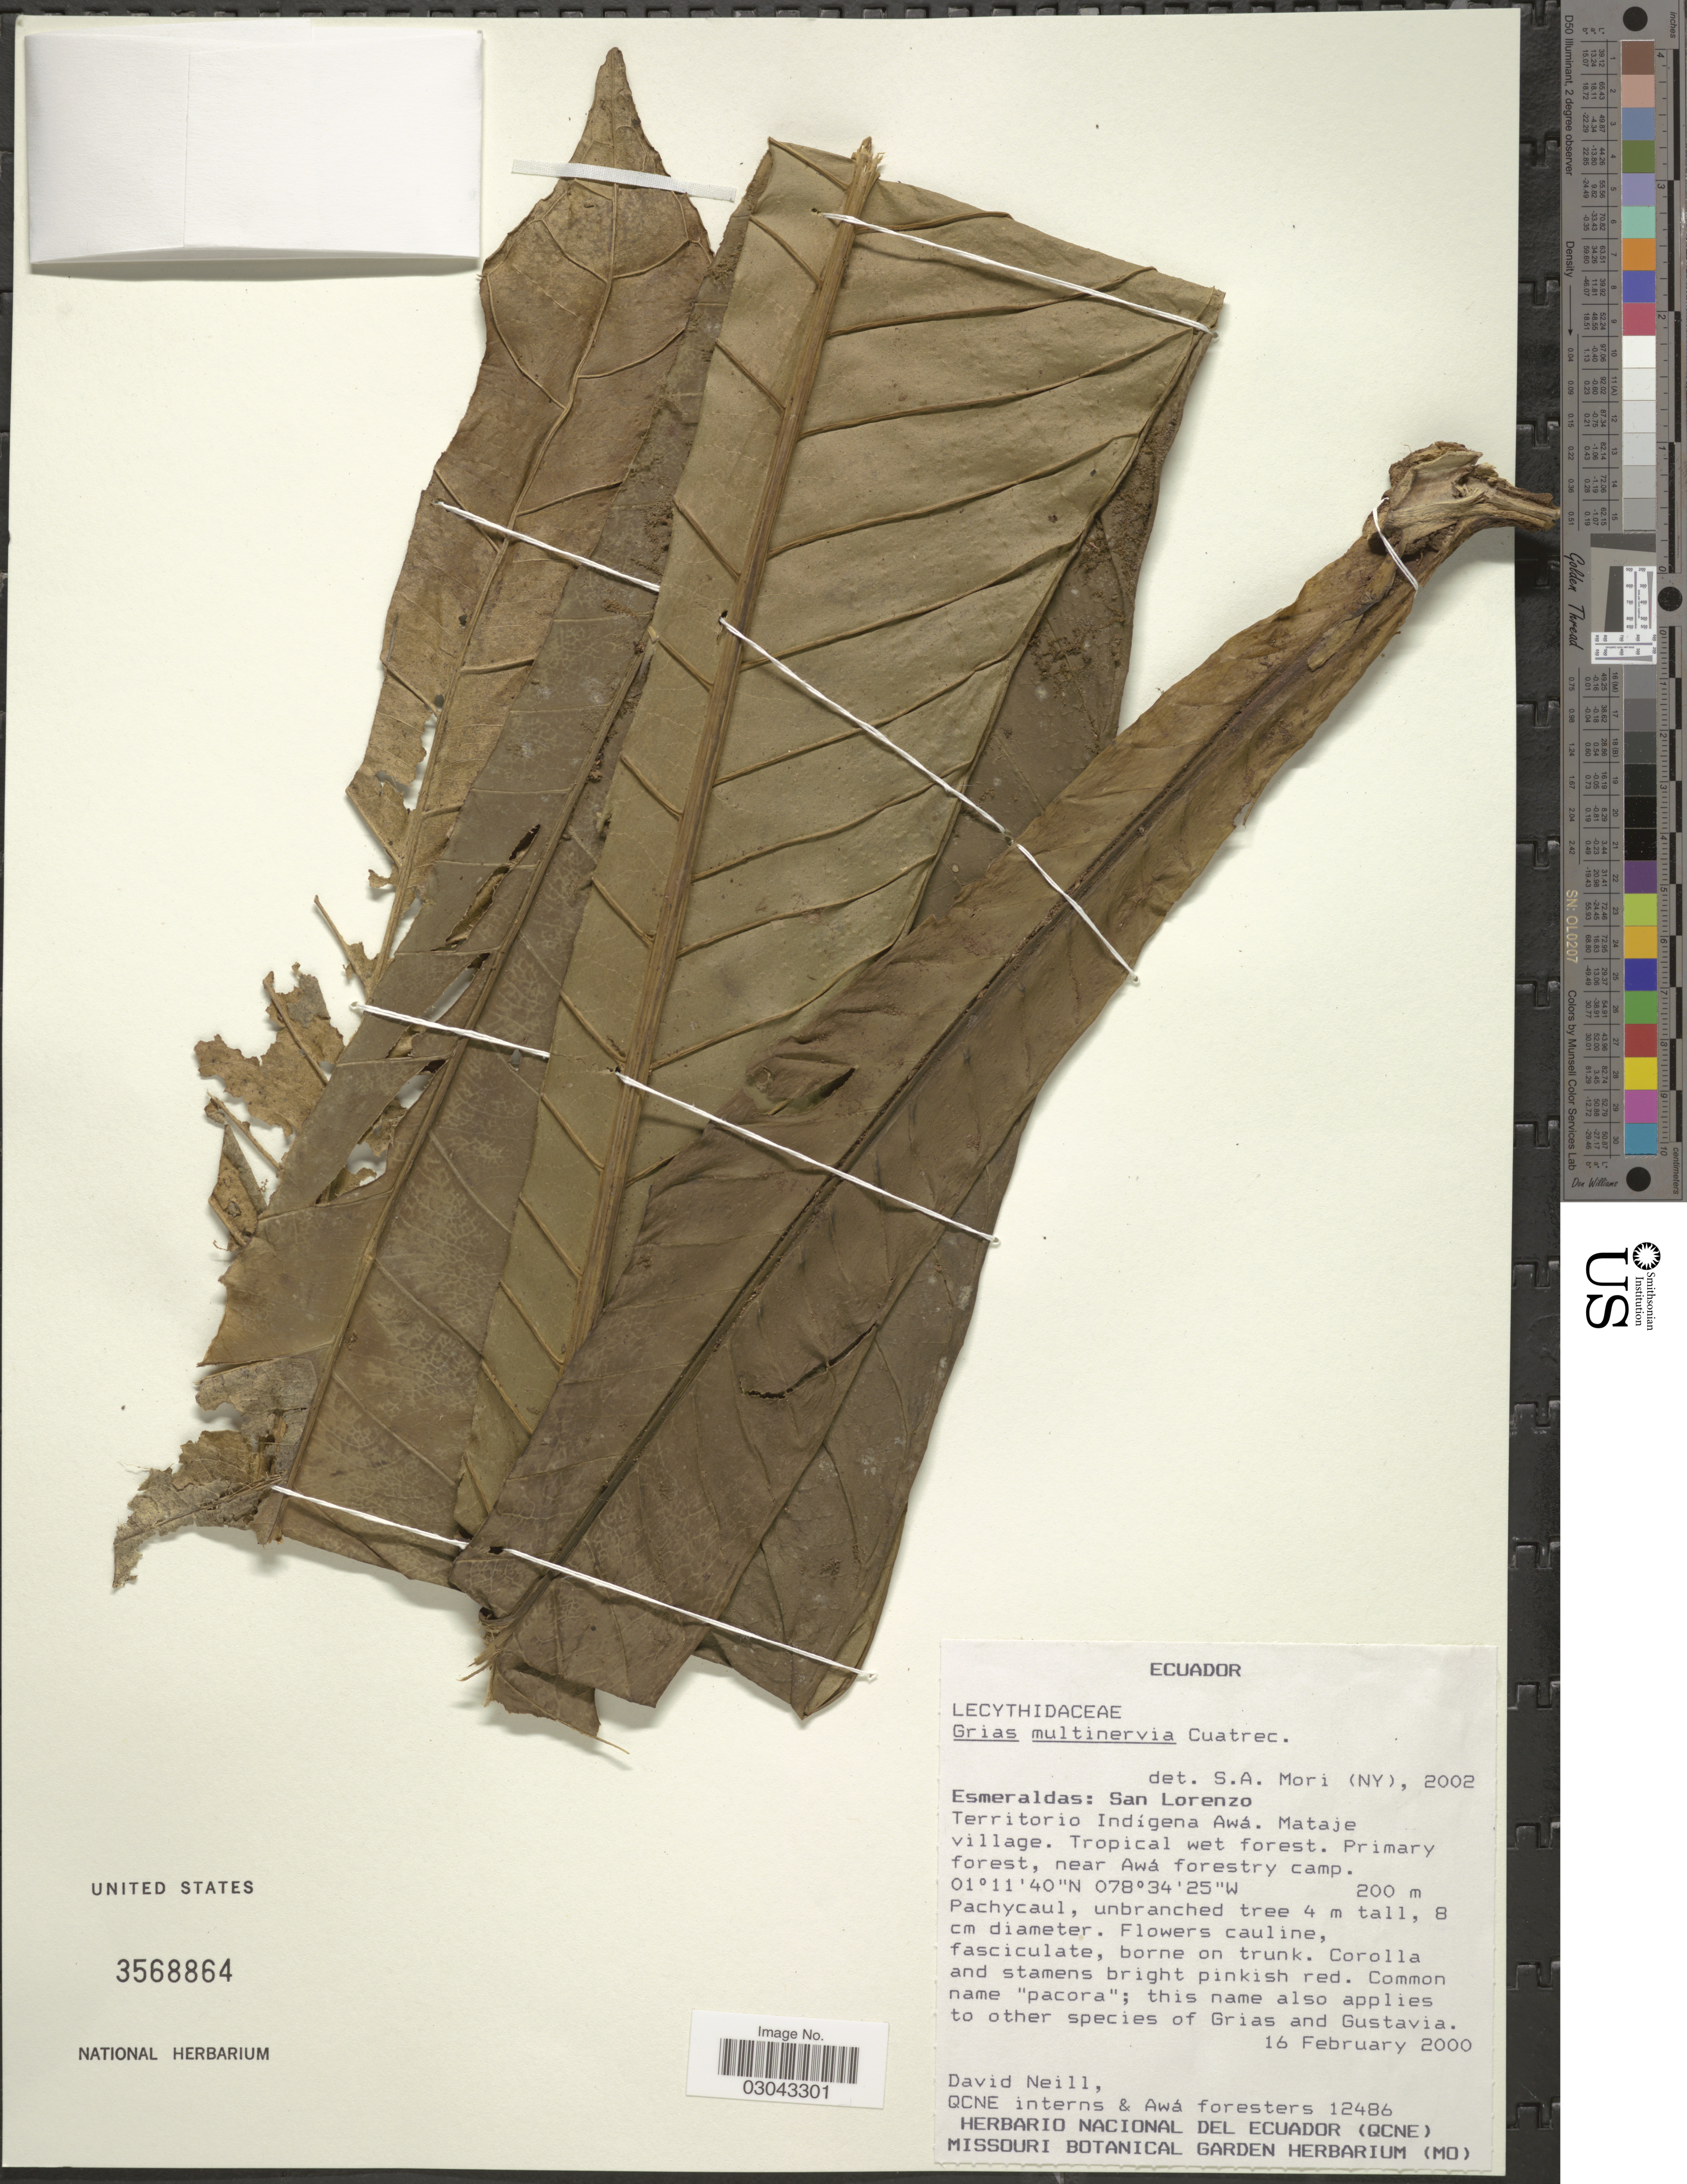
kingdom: Plantae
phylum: Tracheophyta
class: Magnoliopsida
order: Ericales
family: Lecythidaceae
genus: Grias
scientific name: Grias multinervia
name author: Cuatrec.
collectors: D. Neill & QCNE interns & Awa Foresters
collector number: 12486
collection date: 2000-02-16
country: Ecuador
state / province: Esmeraldas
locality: San Lorenzo, Territorio Indigena Awá, Mataje village, Tropical wet forest, Primary forest, near Awá forestry camp.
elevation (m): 200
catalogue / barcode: US 3568864